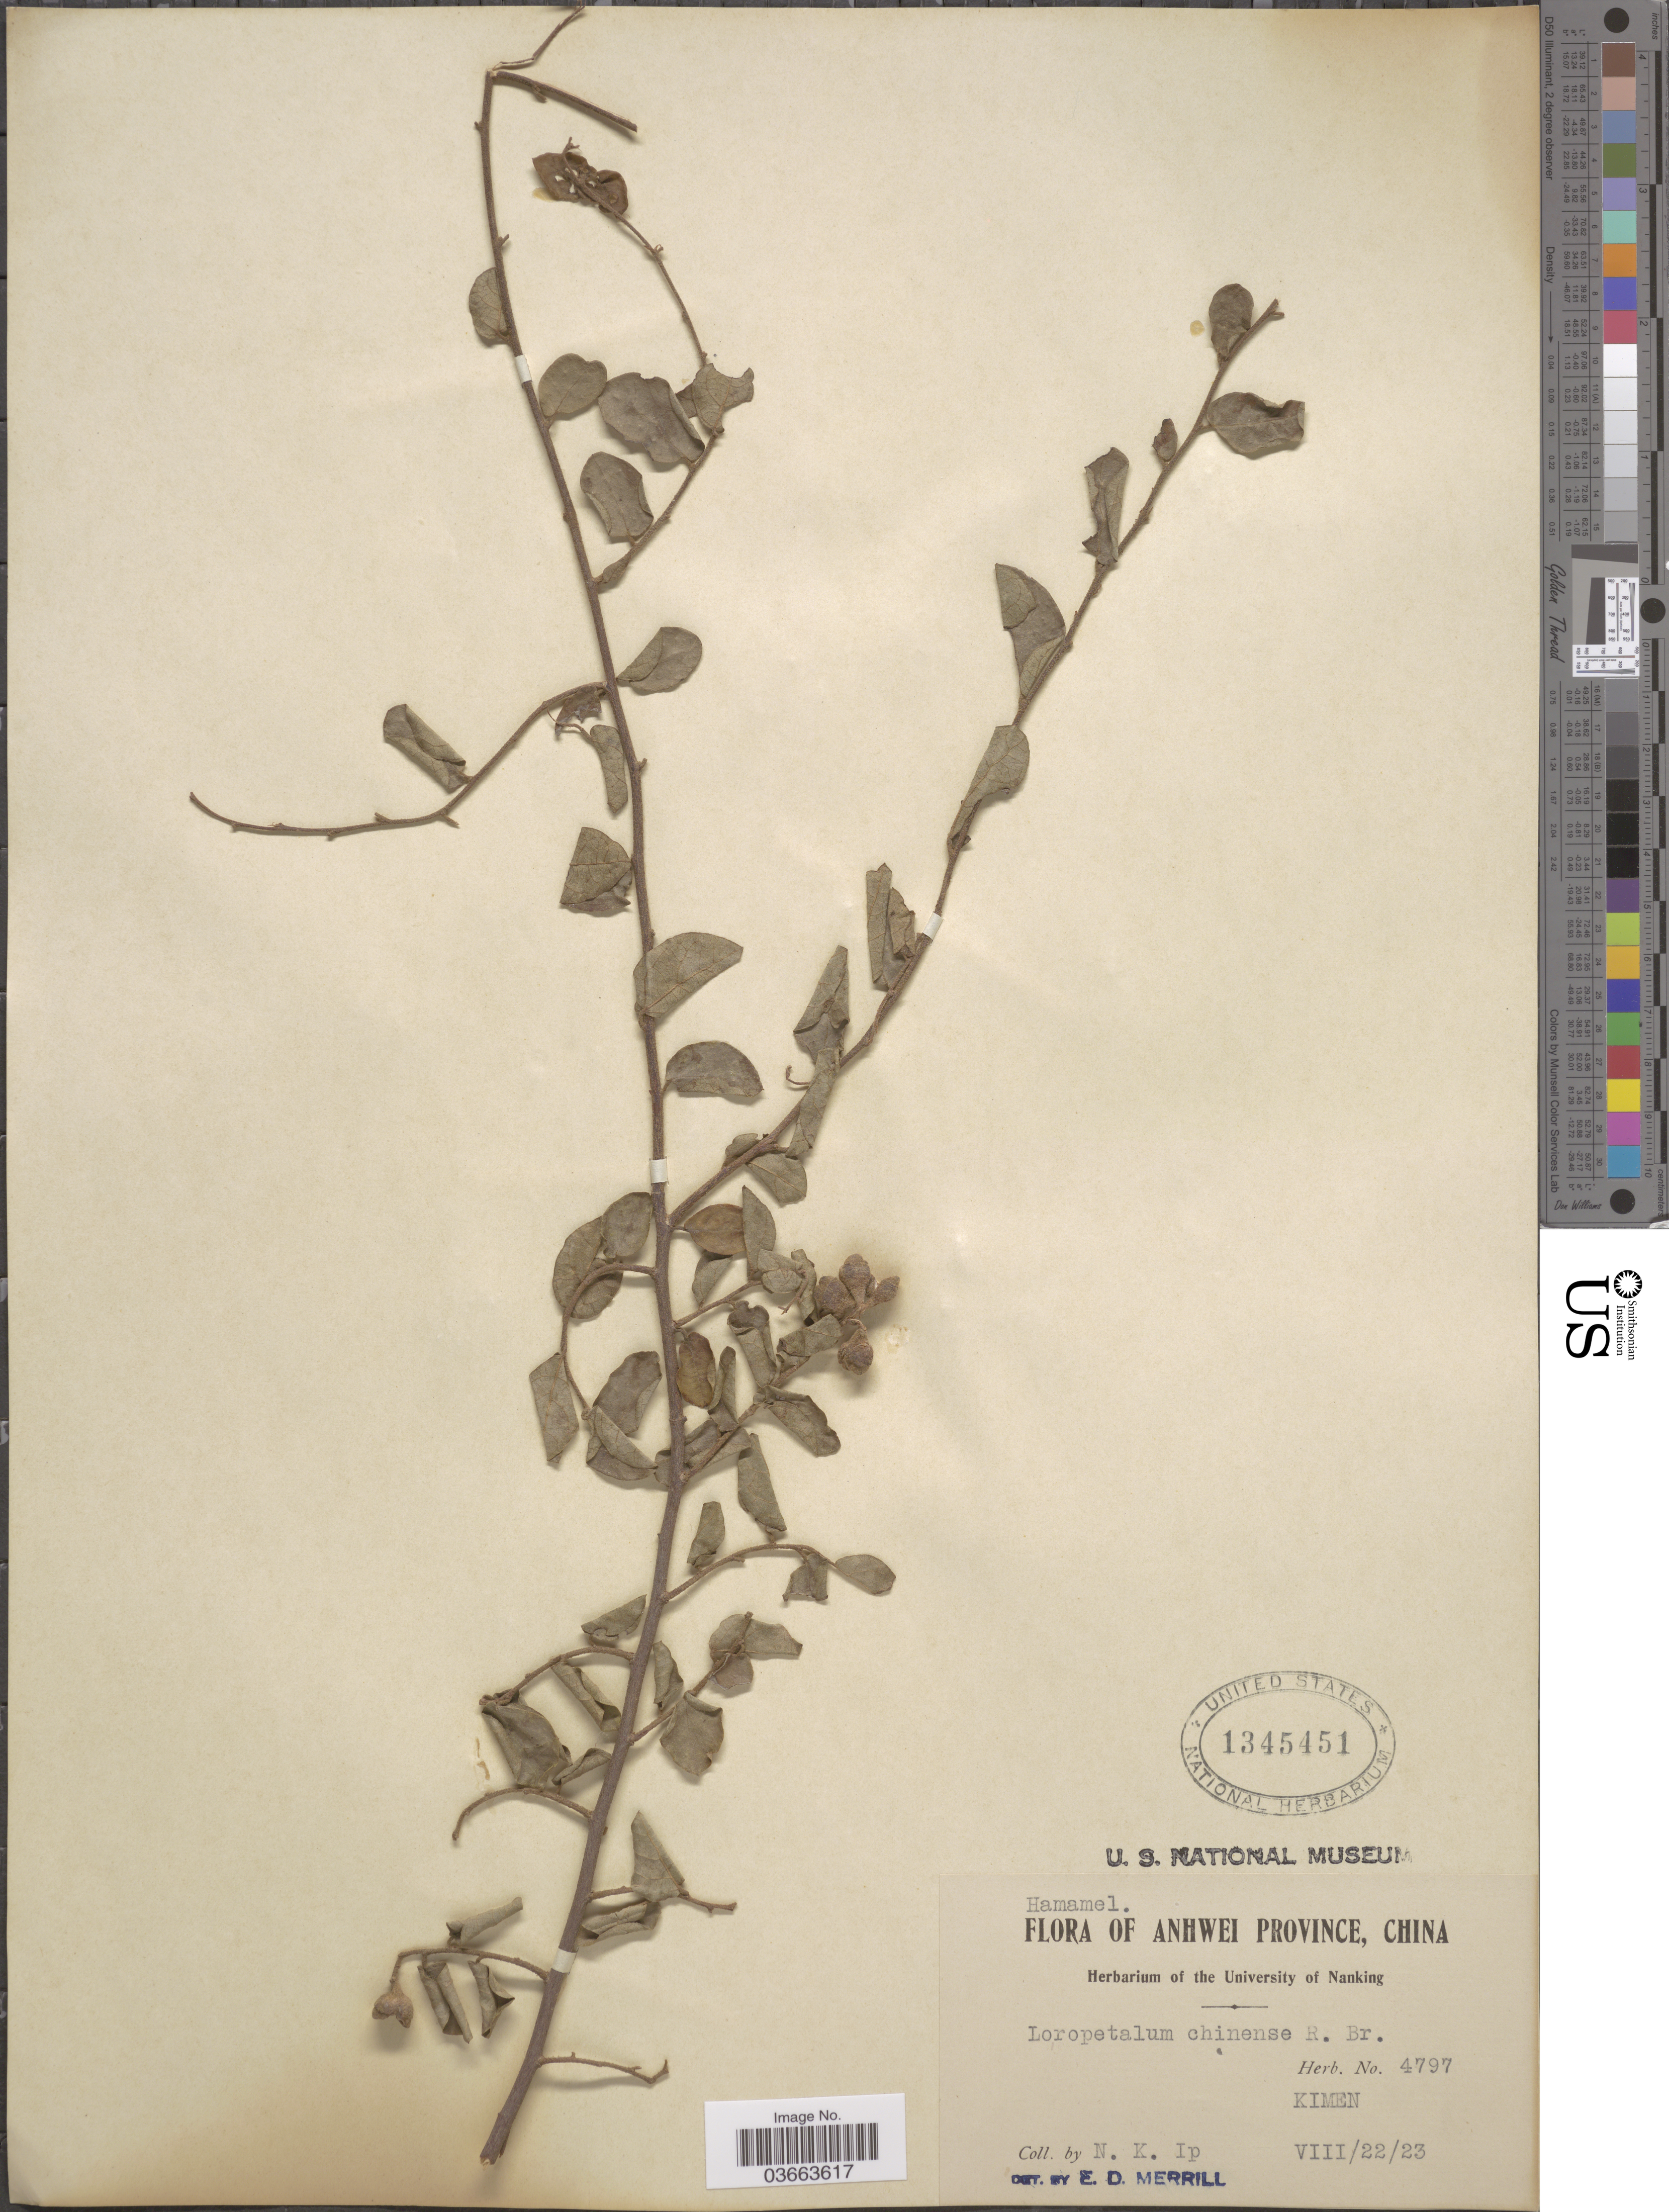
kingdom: Plantae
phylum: Tracheophyta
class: Magnoliopsida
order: Saxifragales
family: Hamamelidaceae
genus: Loropetalum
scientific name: Loropetalum chinense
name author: (R. Br.) Oliv.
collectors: N. Ip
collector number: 4797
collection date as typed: Transcribed d/m/y: 22/8/23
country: China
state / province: Anhui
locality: Anhwei Province. Kimen.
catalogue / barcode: US 1345451